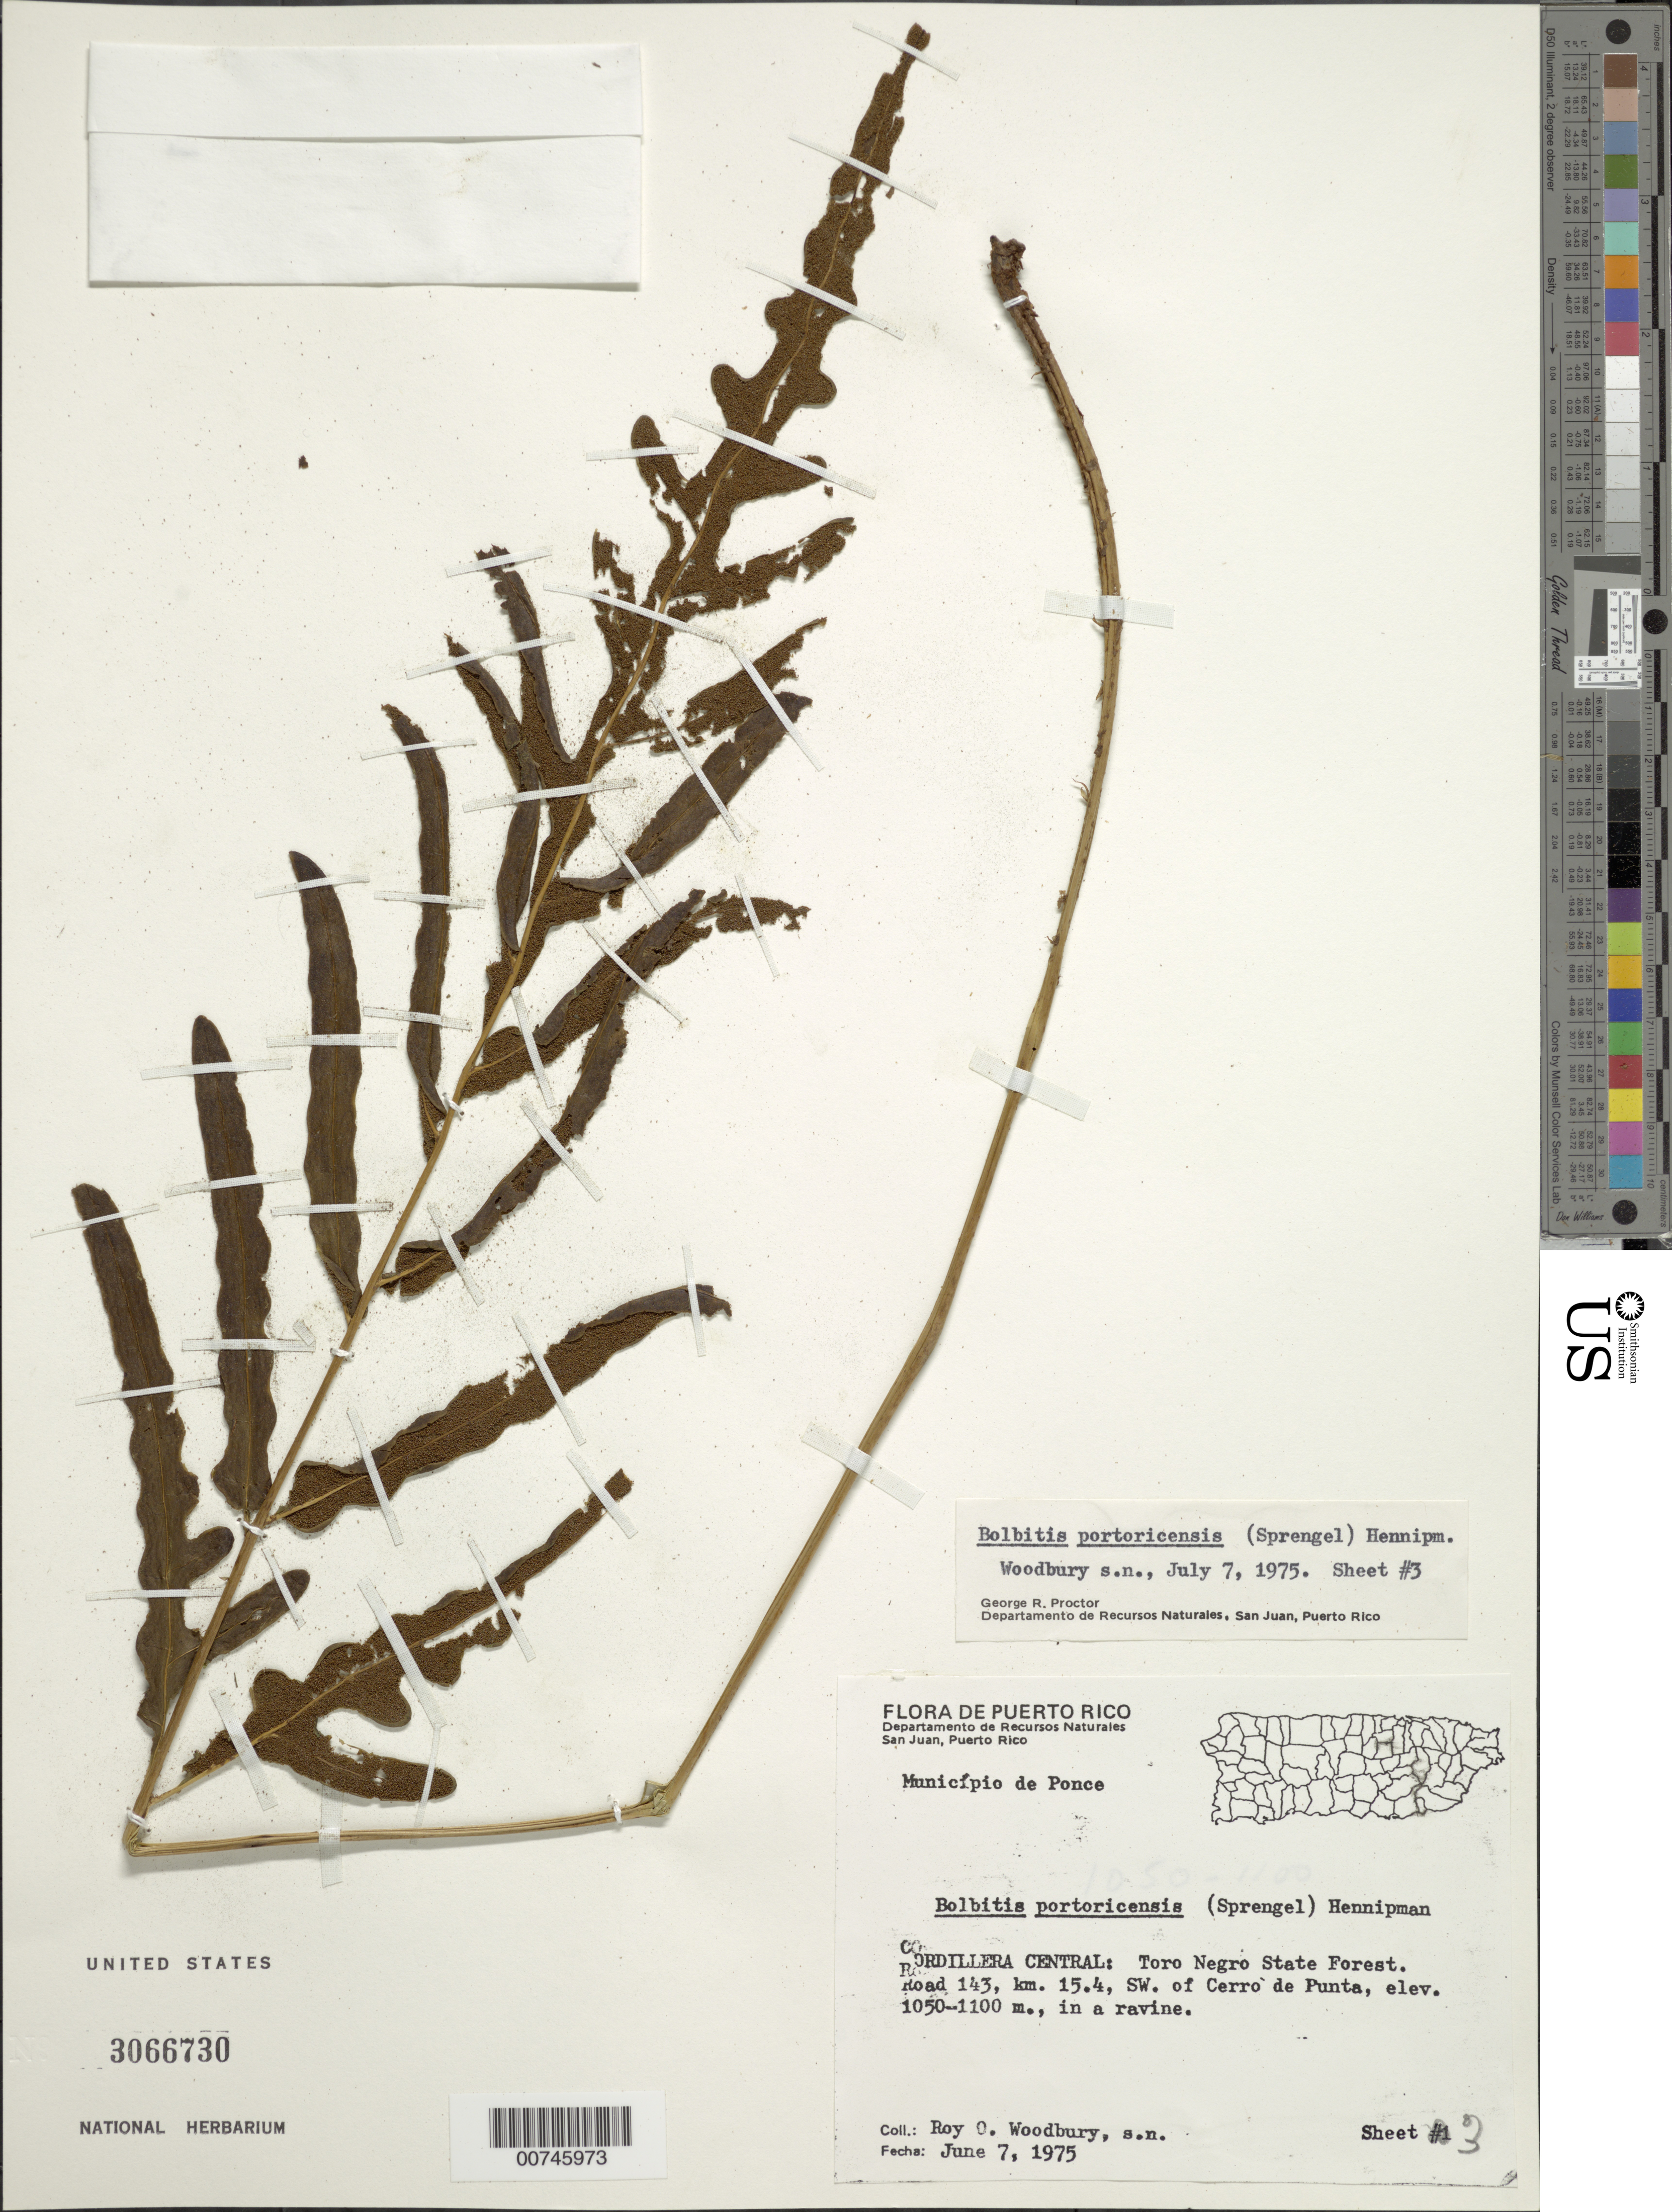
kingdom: Plantae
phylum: Tracheophyta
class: Polypodiopsida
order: Polypodiales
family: Dryopteridaceae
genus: Bolbitis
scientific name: Bolbitis portoricensis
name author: (Spreng.) Hennipman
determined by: Proctor, G. R.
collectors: R. O. Woodbury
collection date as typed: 07 Jun 1975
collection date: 1975-06-07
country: Puerto Rico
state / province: Ponce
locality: Cordillera Central: Toro Negro State Forest. Road 143, km 15.4, SW of Cerro de punta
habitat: In a ravine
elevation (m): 1050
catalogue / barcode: US 3066730